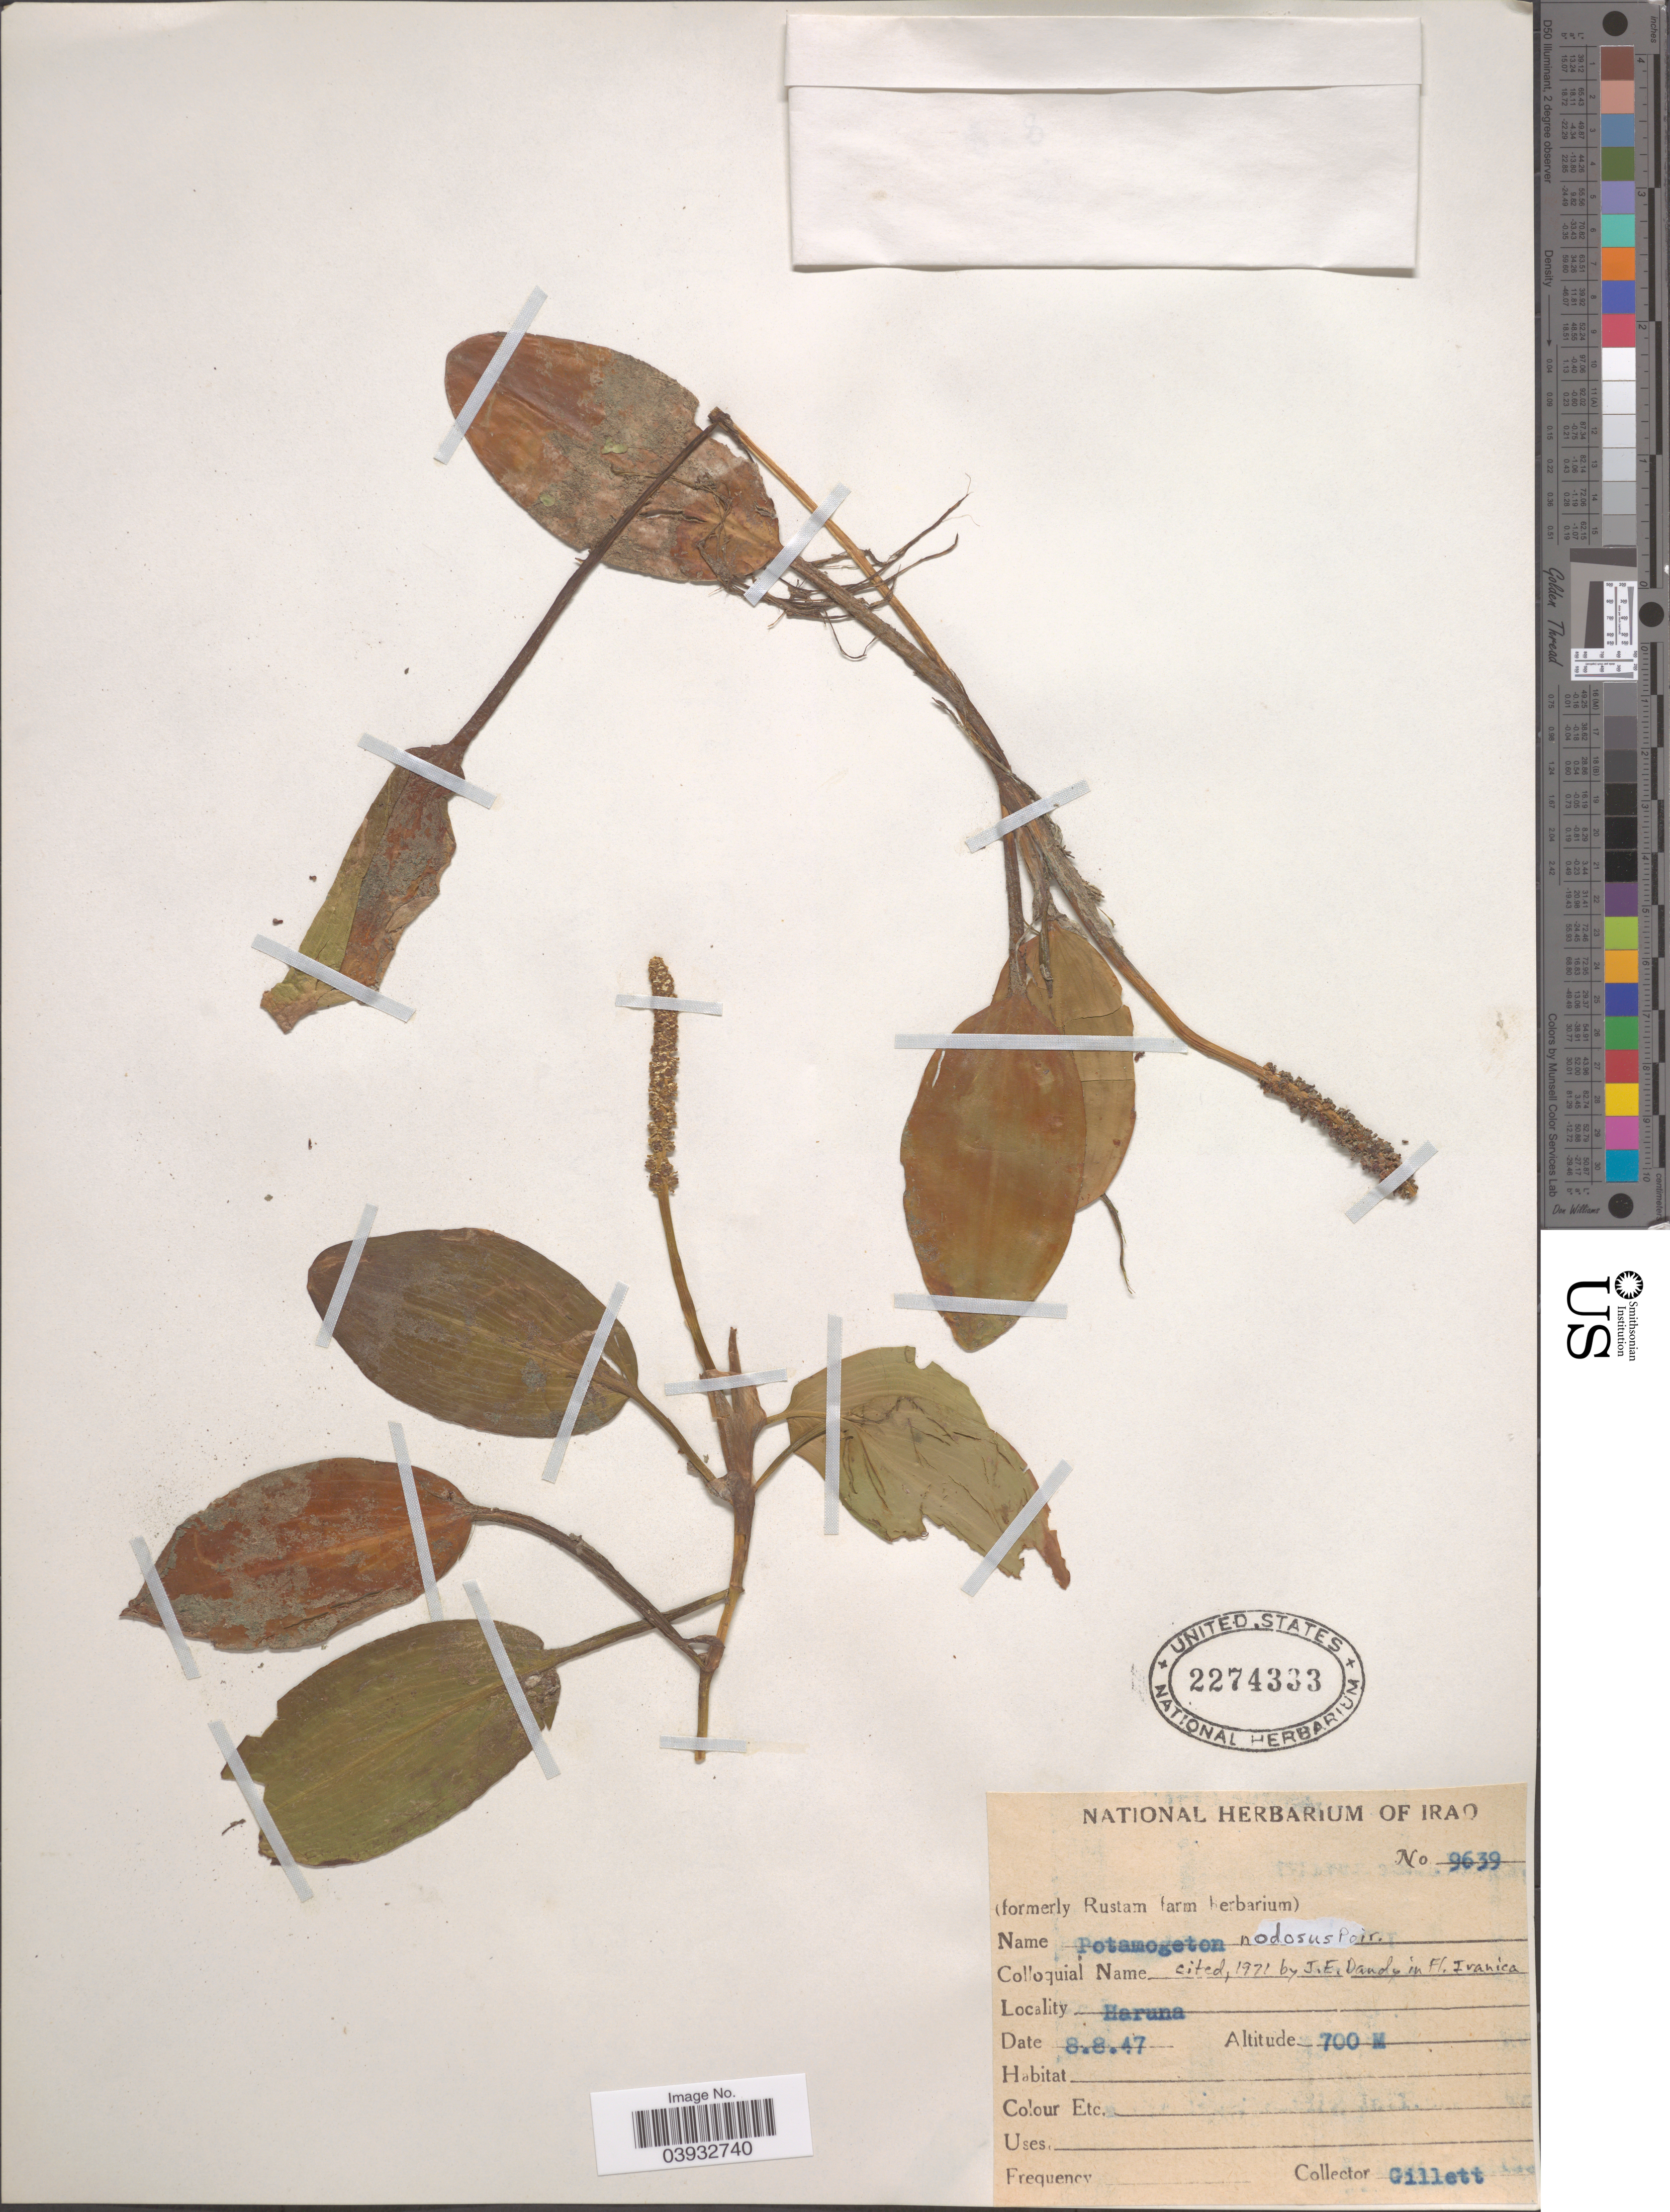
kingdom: Plantae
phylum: Tracheophyta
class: Liliopsida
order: Alismatales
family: Potamogetonaceae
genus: Potamogeton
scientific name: Potamogeton nodosus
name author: Poir.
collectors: Gillett, --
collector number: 9639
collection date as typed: Transcribed d/m/y: 8/8/47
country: Iraq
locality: Haruna.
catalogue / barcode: US 2274333